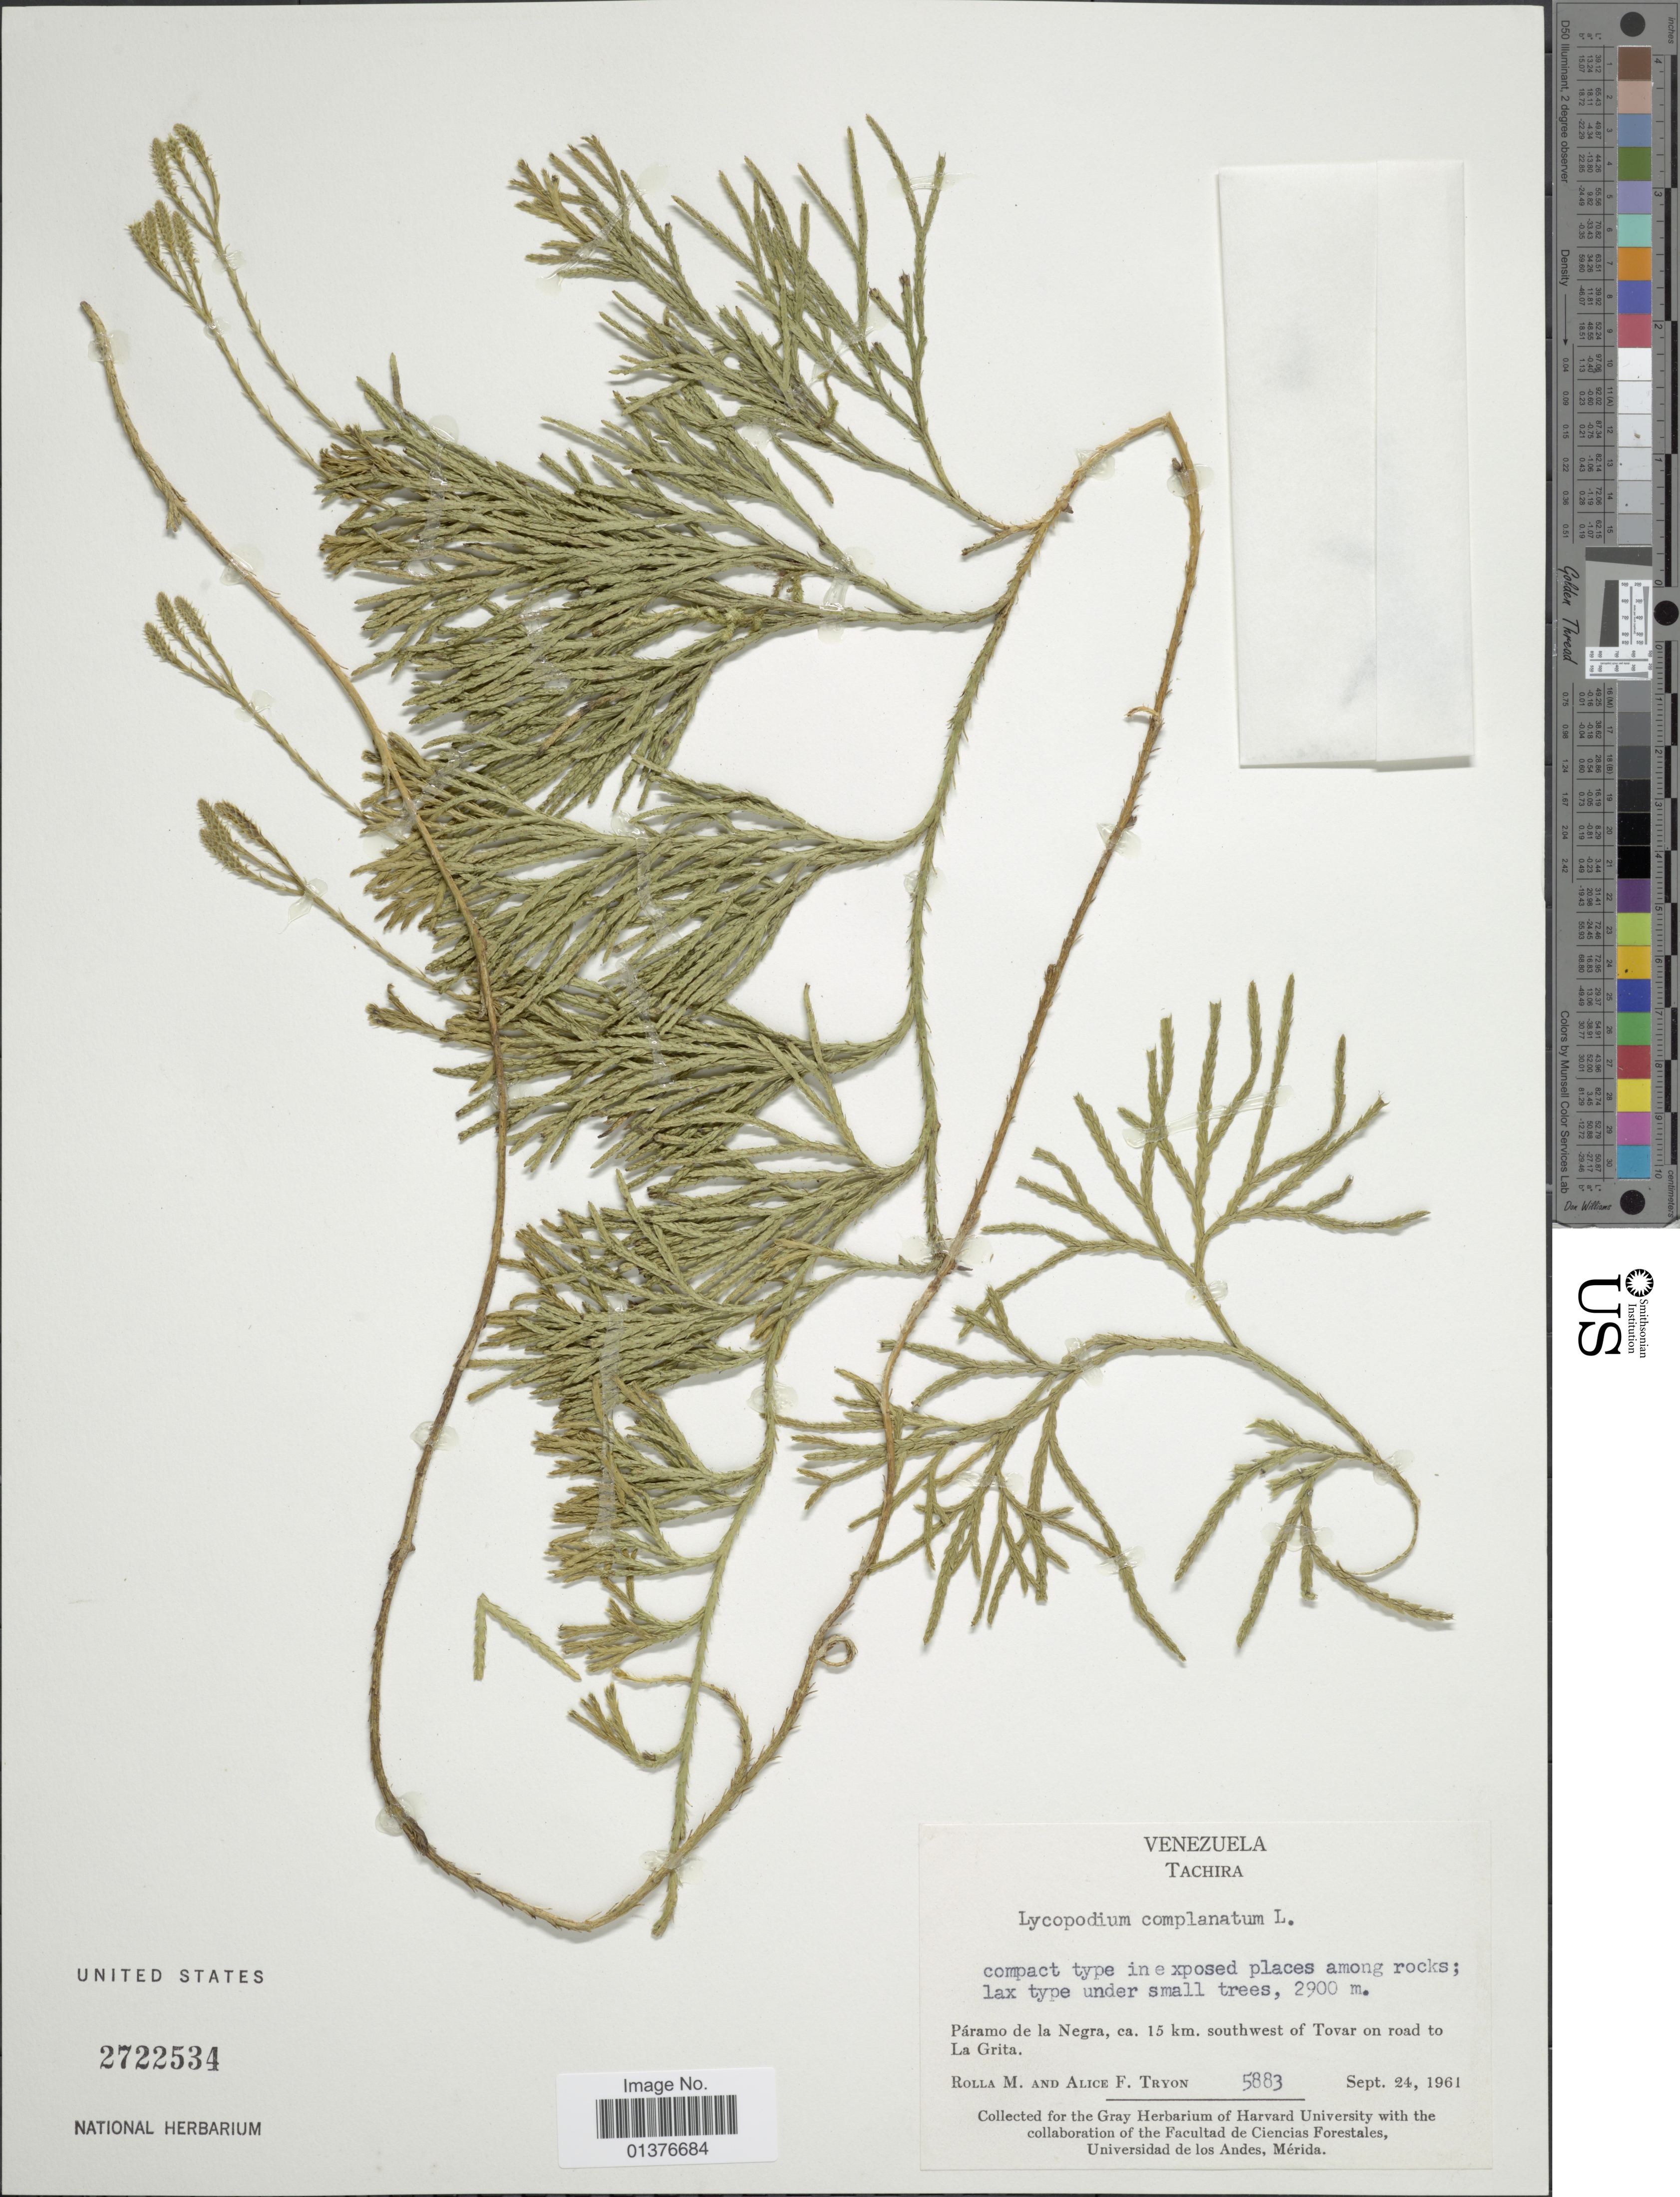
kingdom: Plantae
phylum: Tracheophyta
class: Lycopodiopsida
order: Lycopodiales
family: Lycopodiaceae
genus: Diphasiastrum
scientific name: Diphasiastrum thyoides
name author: (Humb. & Bonpl. ex Willd.) Holub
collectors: M. Rolla & A. F. Tryon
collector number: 5883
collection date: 1961-09-24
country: Venezuela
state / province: Tachira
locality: Páramo de la Negra, ca. 15km southwest of Tovar on road to La Grita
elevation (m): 2900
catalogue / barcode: US 2722534